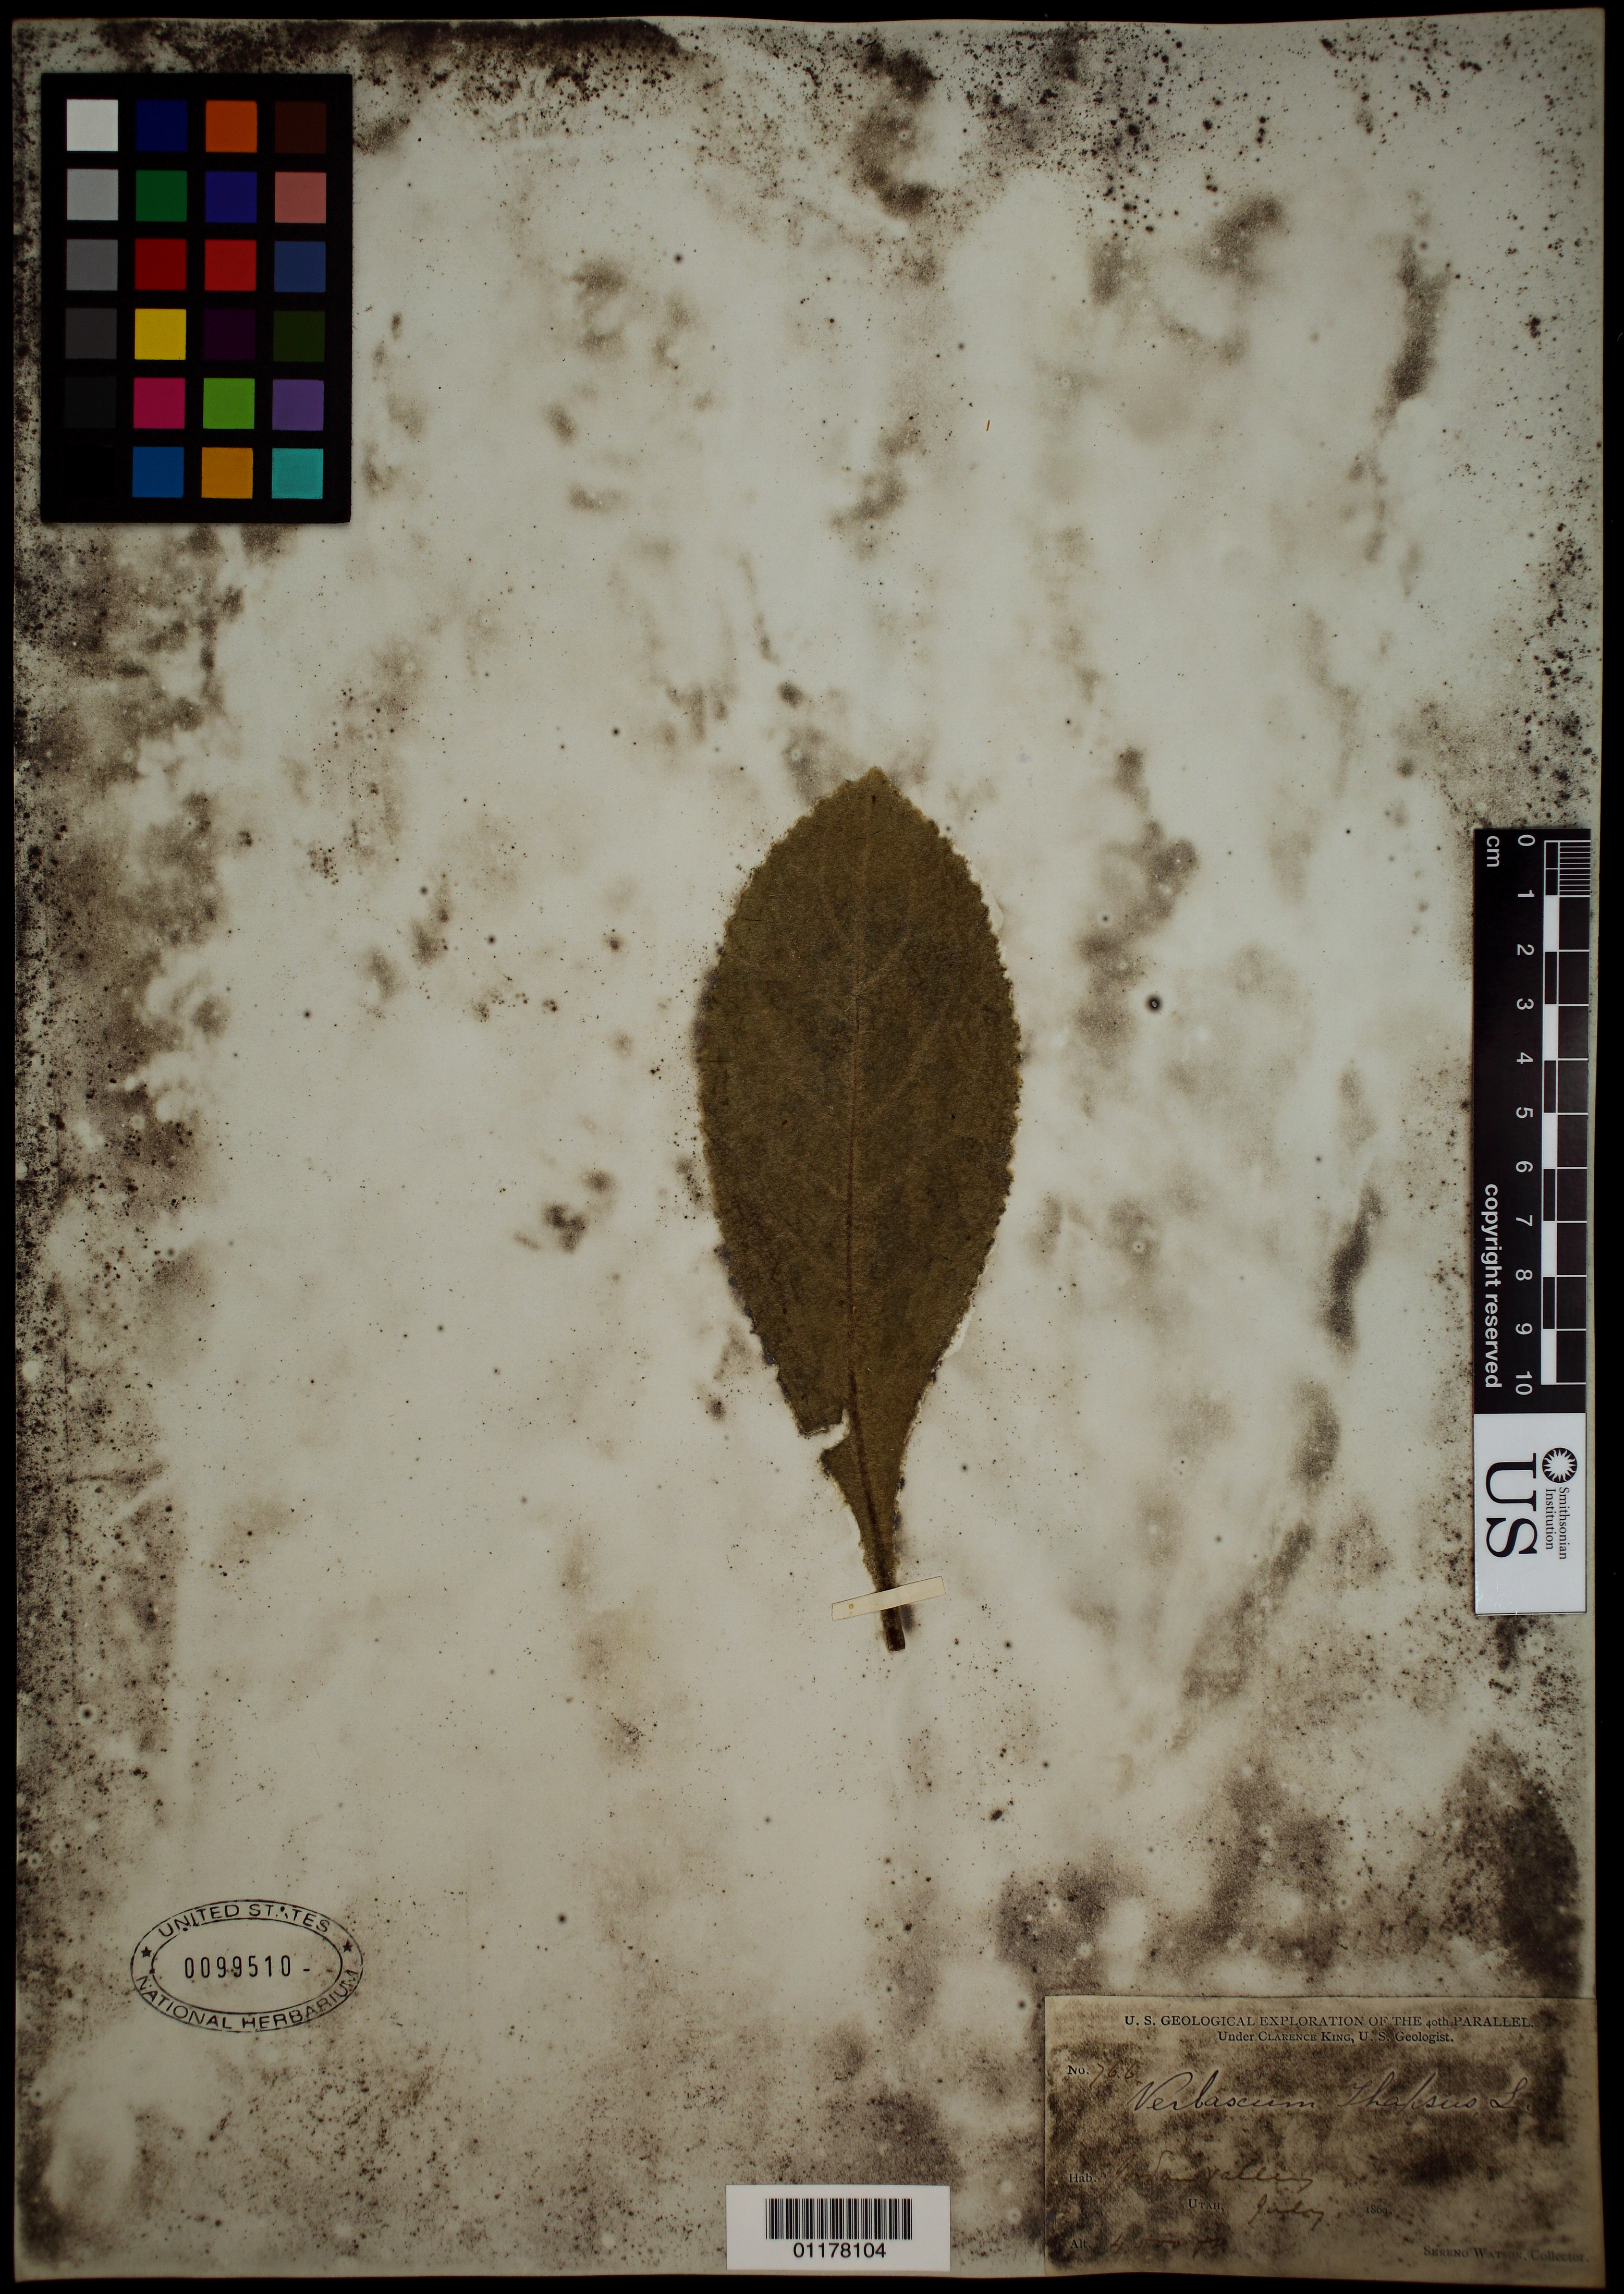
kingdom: Plantae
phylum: Tracheophyta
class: Magnoliopsida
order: Lamiales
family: Scrophulariaceae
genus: Verbascum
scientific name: Verbascum thapsus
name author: L.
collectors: S. Watson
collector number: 766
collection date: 1869-07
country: United States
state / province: Utah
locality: Jordan Valley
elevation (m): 1372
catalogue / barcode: US 99510